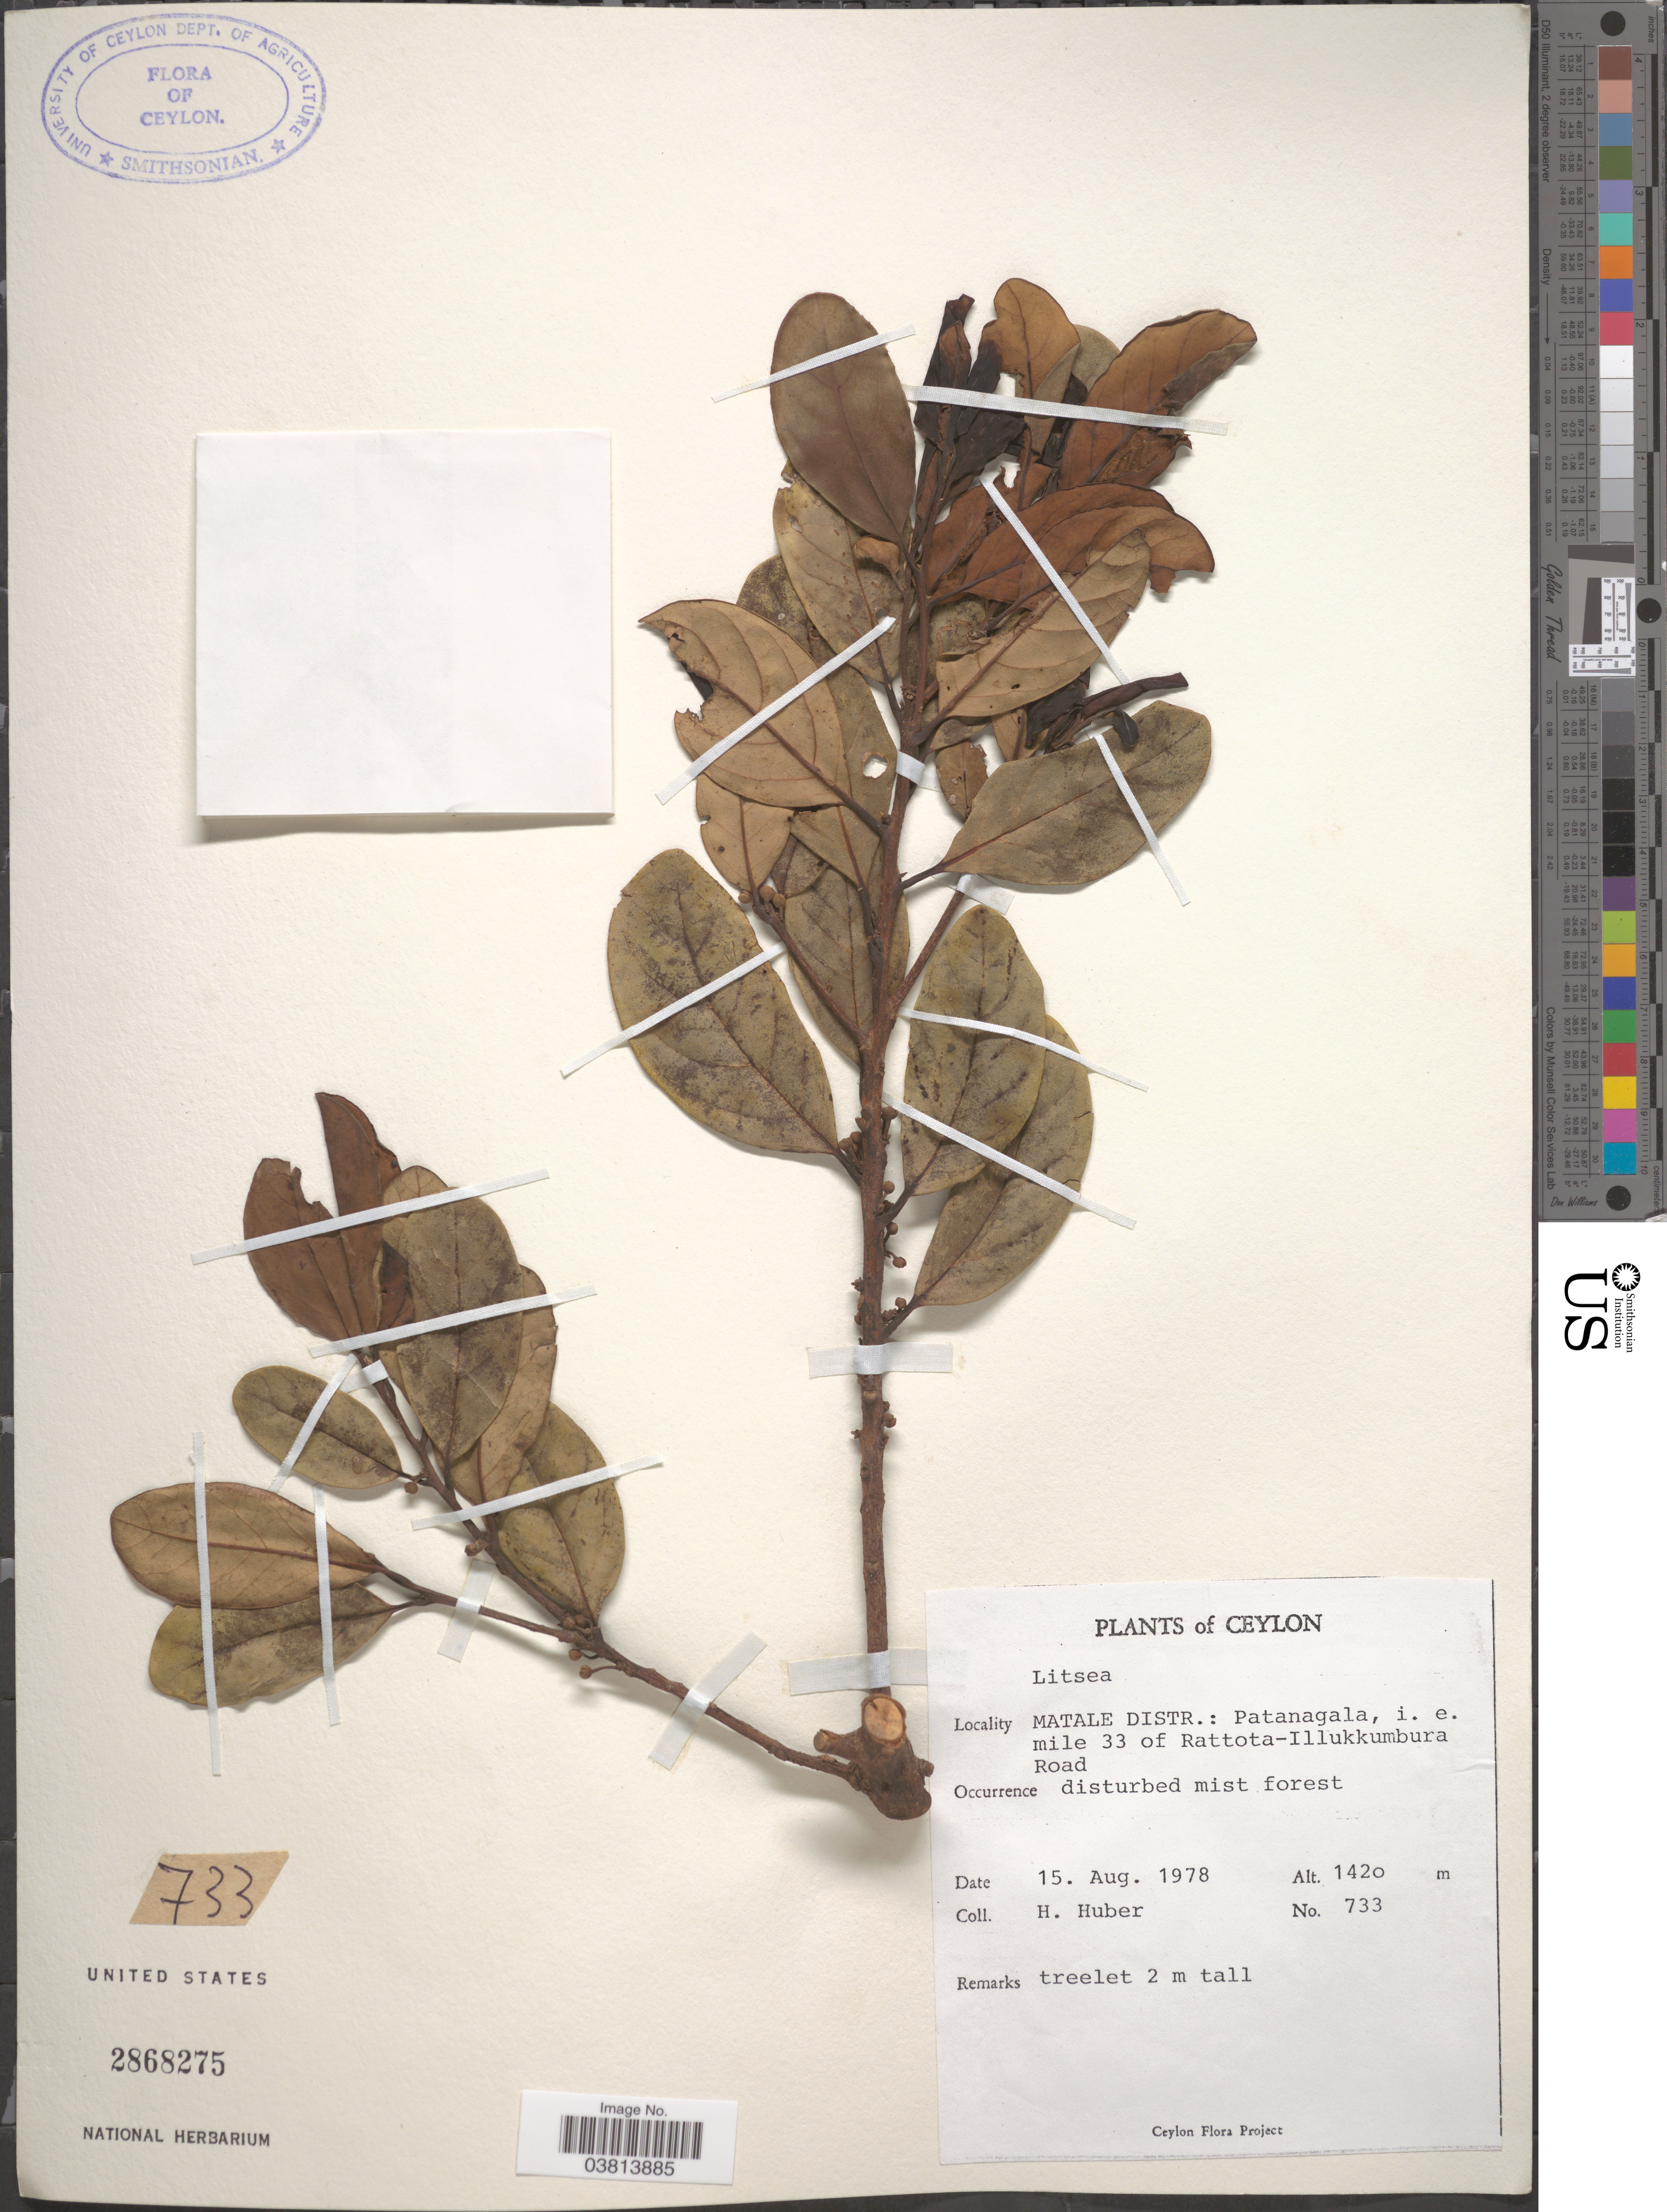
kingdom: Plantae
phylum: Tracheophyta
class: Magnoliopsida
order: Laurales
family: Lauraceae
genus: Litsea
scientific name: Litsea sp.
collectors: H. Huber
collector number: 733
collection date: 1978-08-15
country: Sri Lanka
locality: Ceylon. Matale Distr.: Patanagala, i.e. mile 33 of Rattota-Illukkumbura Road.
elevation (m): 1420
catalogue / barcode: US 2868275